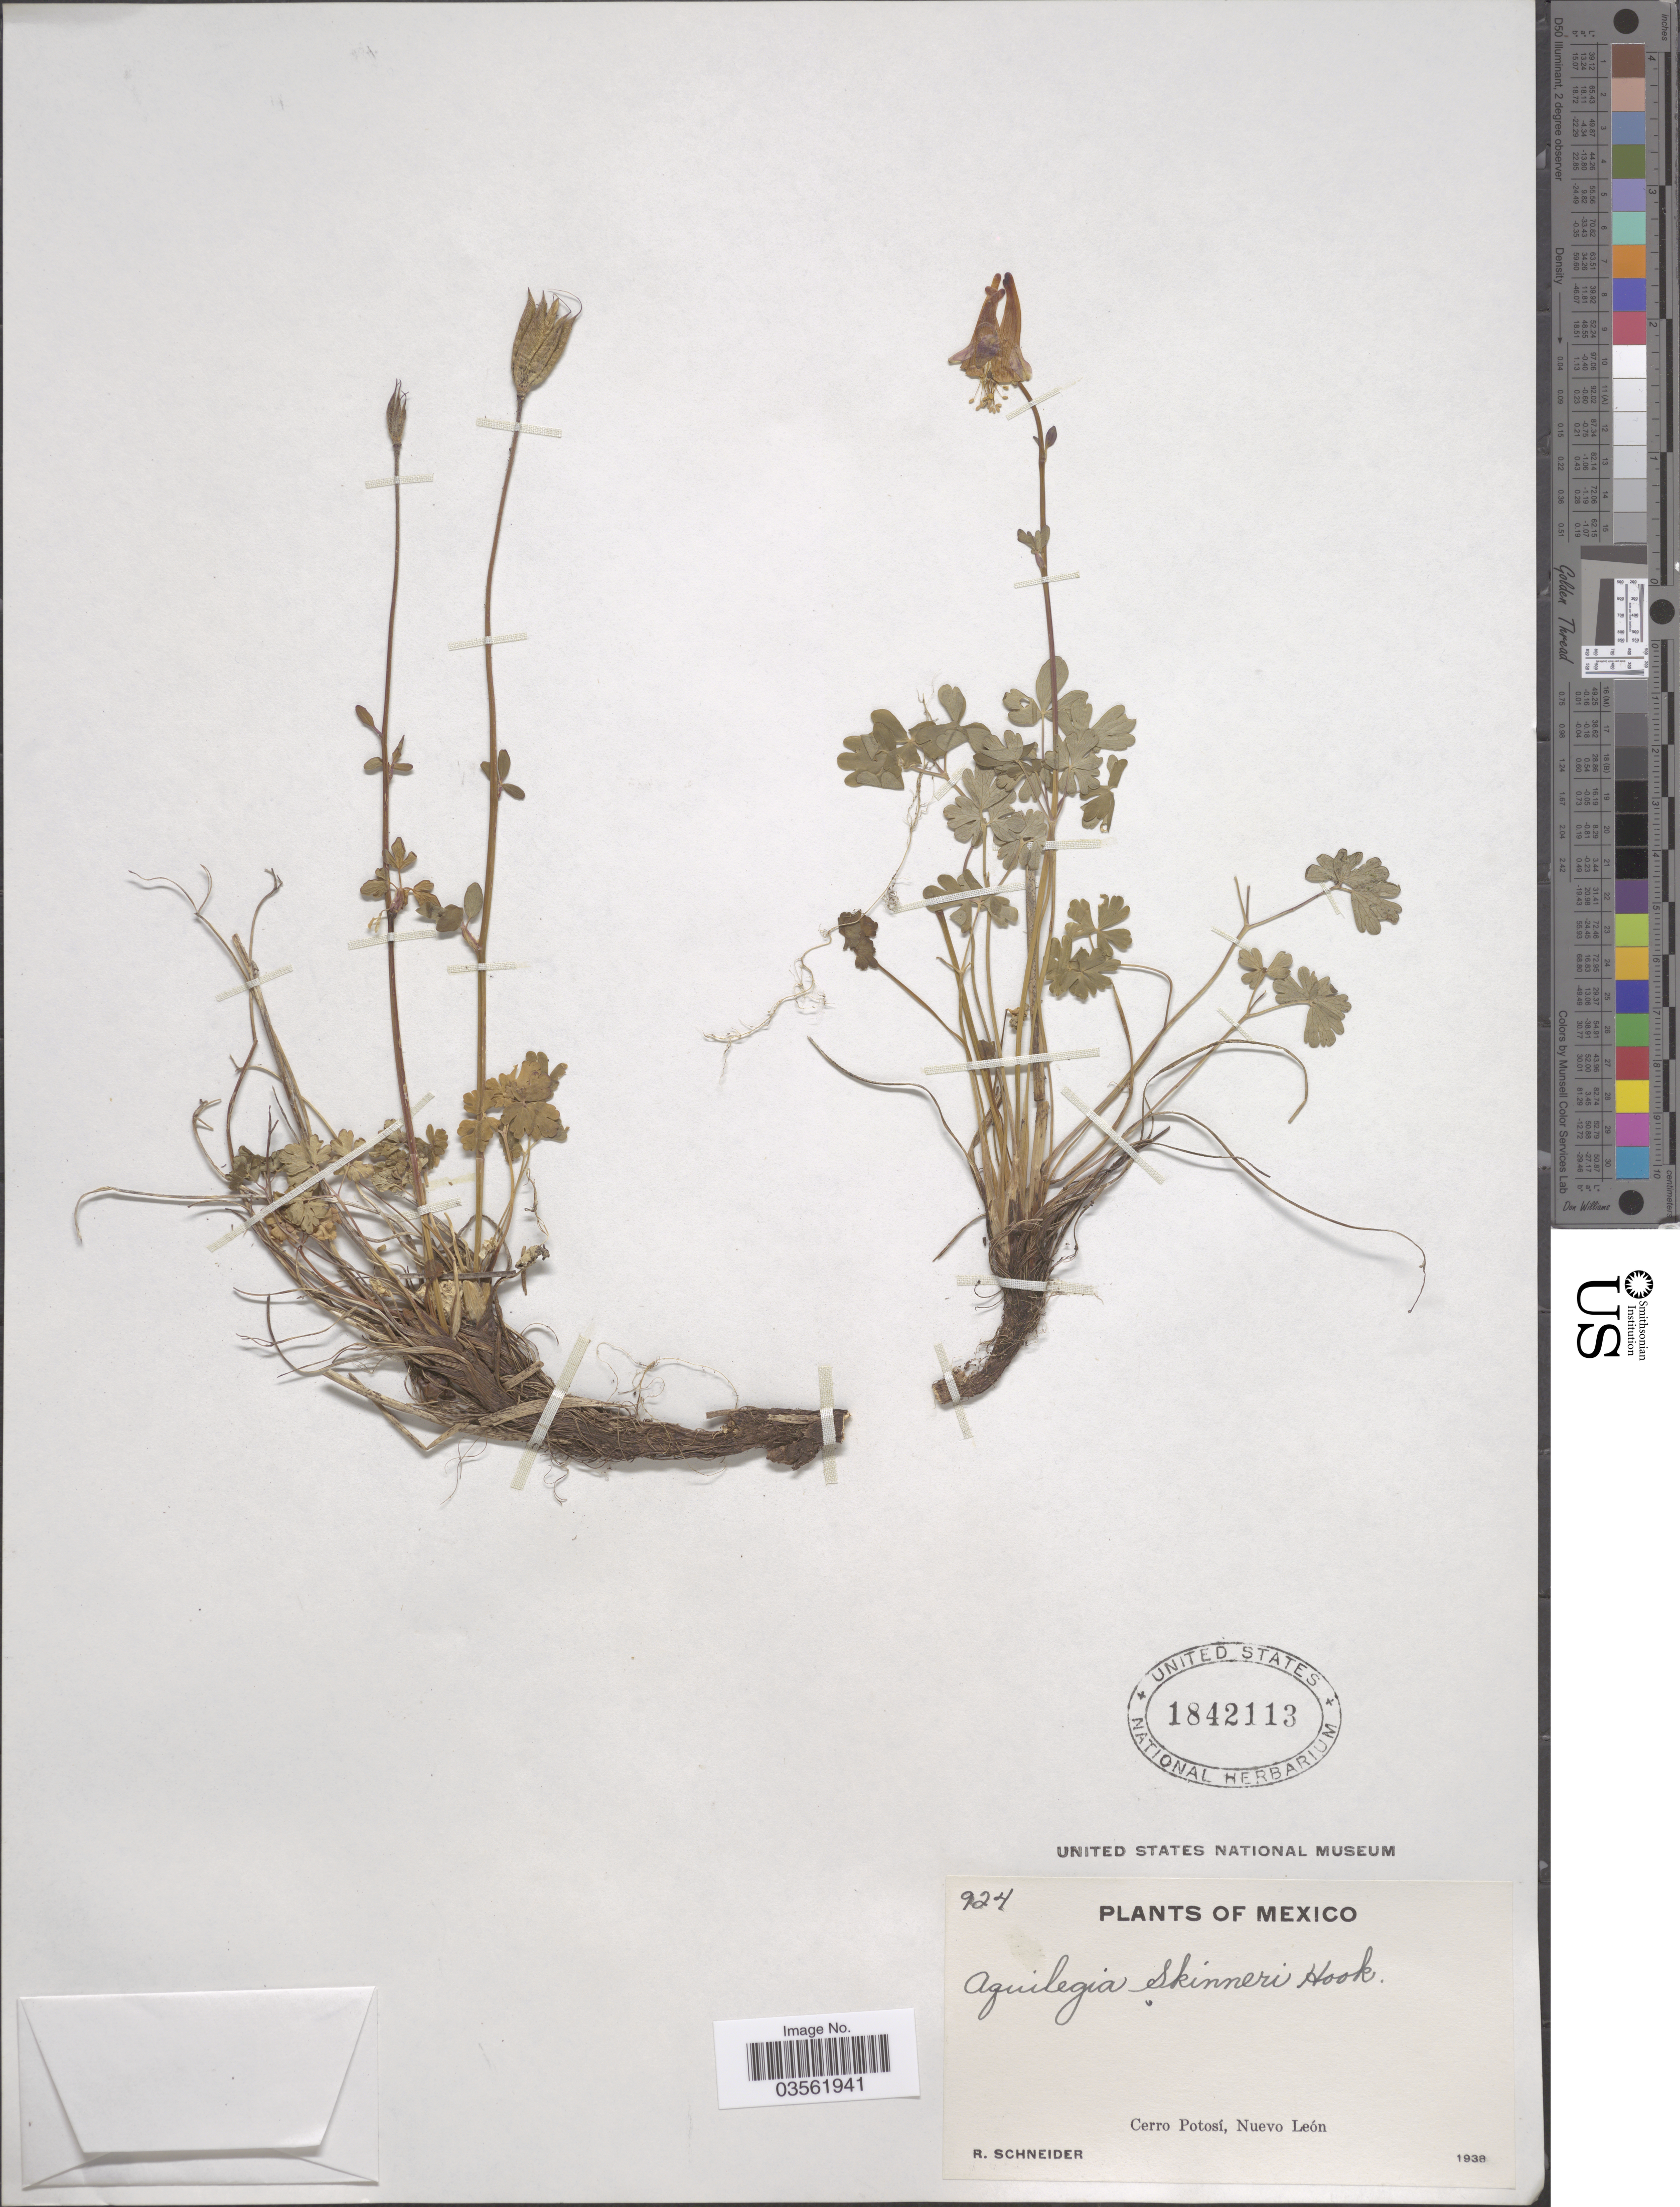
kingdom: Plantae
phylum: Tracheophyta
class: Magnoliopsida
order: Ranunculales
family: Ranunculaceae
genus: Aquilegia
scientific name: Aquilegia skinneri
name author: Hook. f.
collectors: R. Schneider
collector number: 924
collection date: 1938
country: Mexico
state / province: Nuevo León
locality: Cerro Potosí.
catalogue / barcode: US 1842113